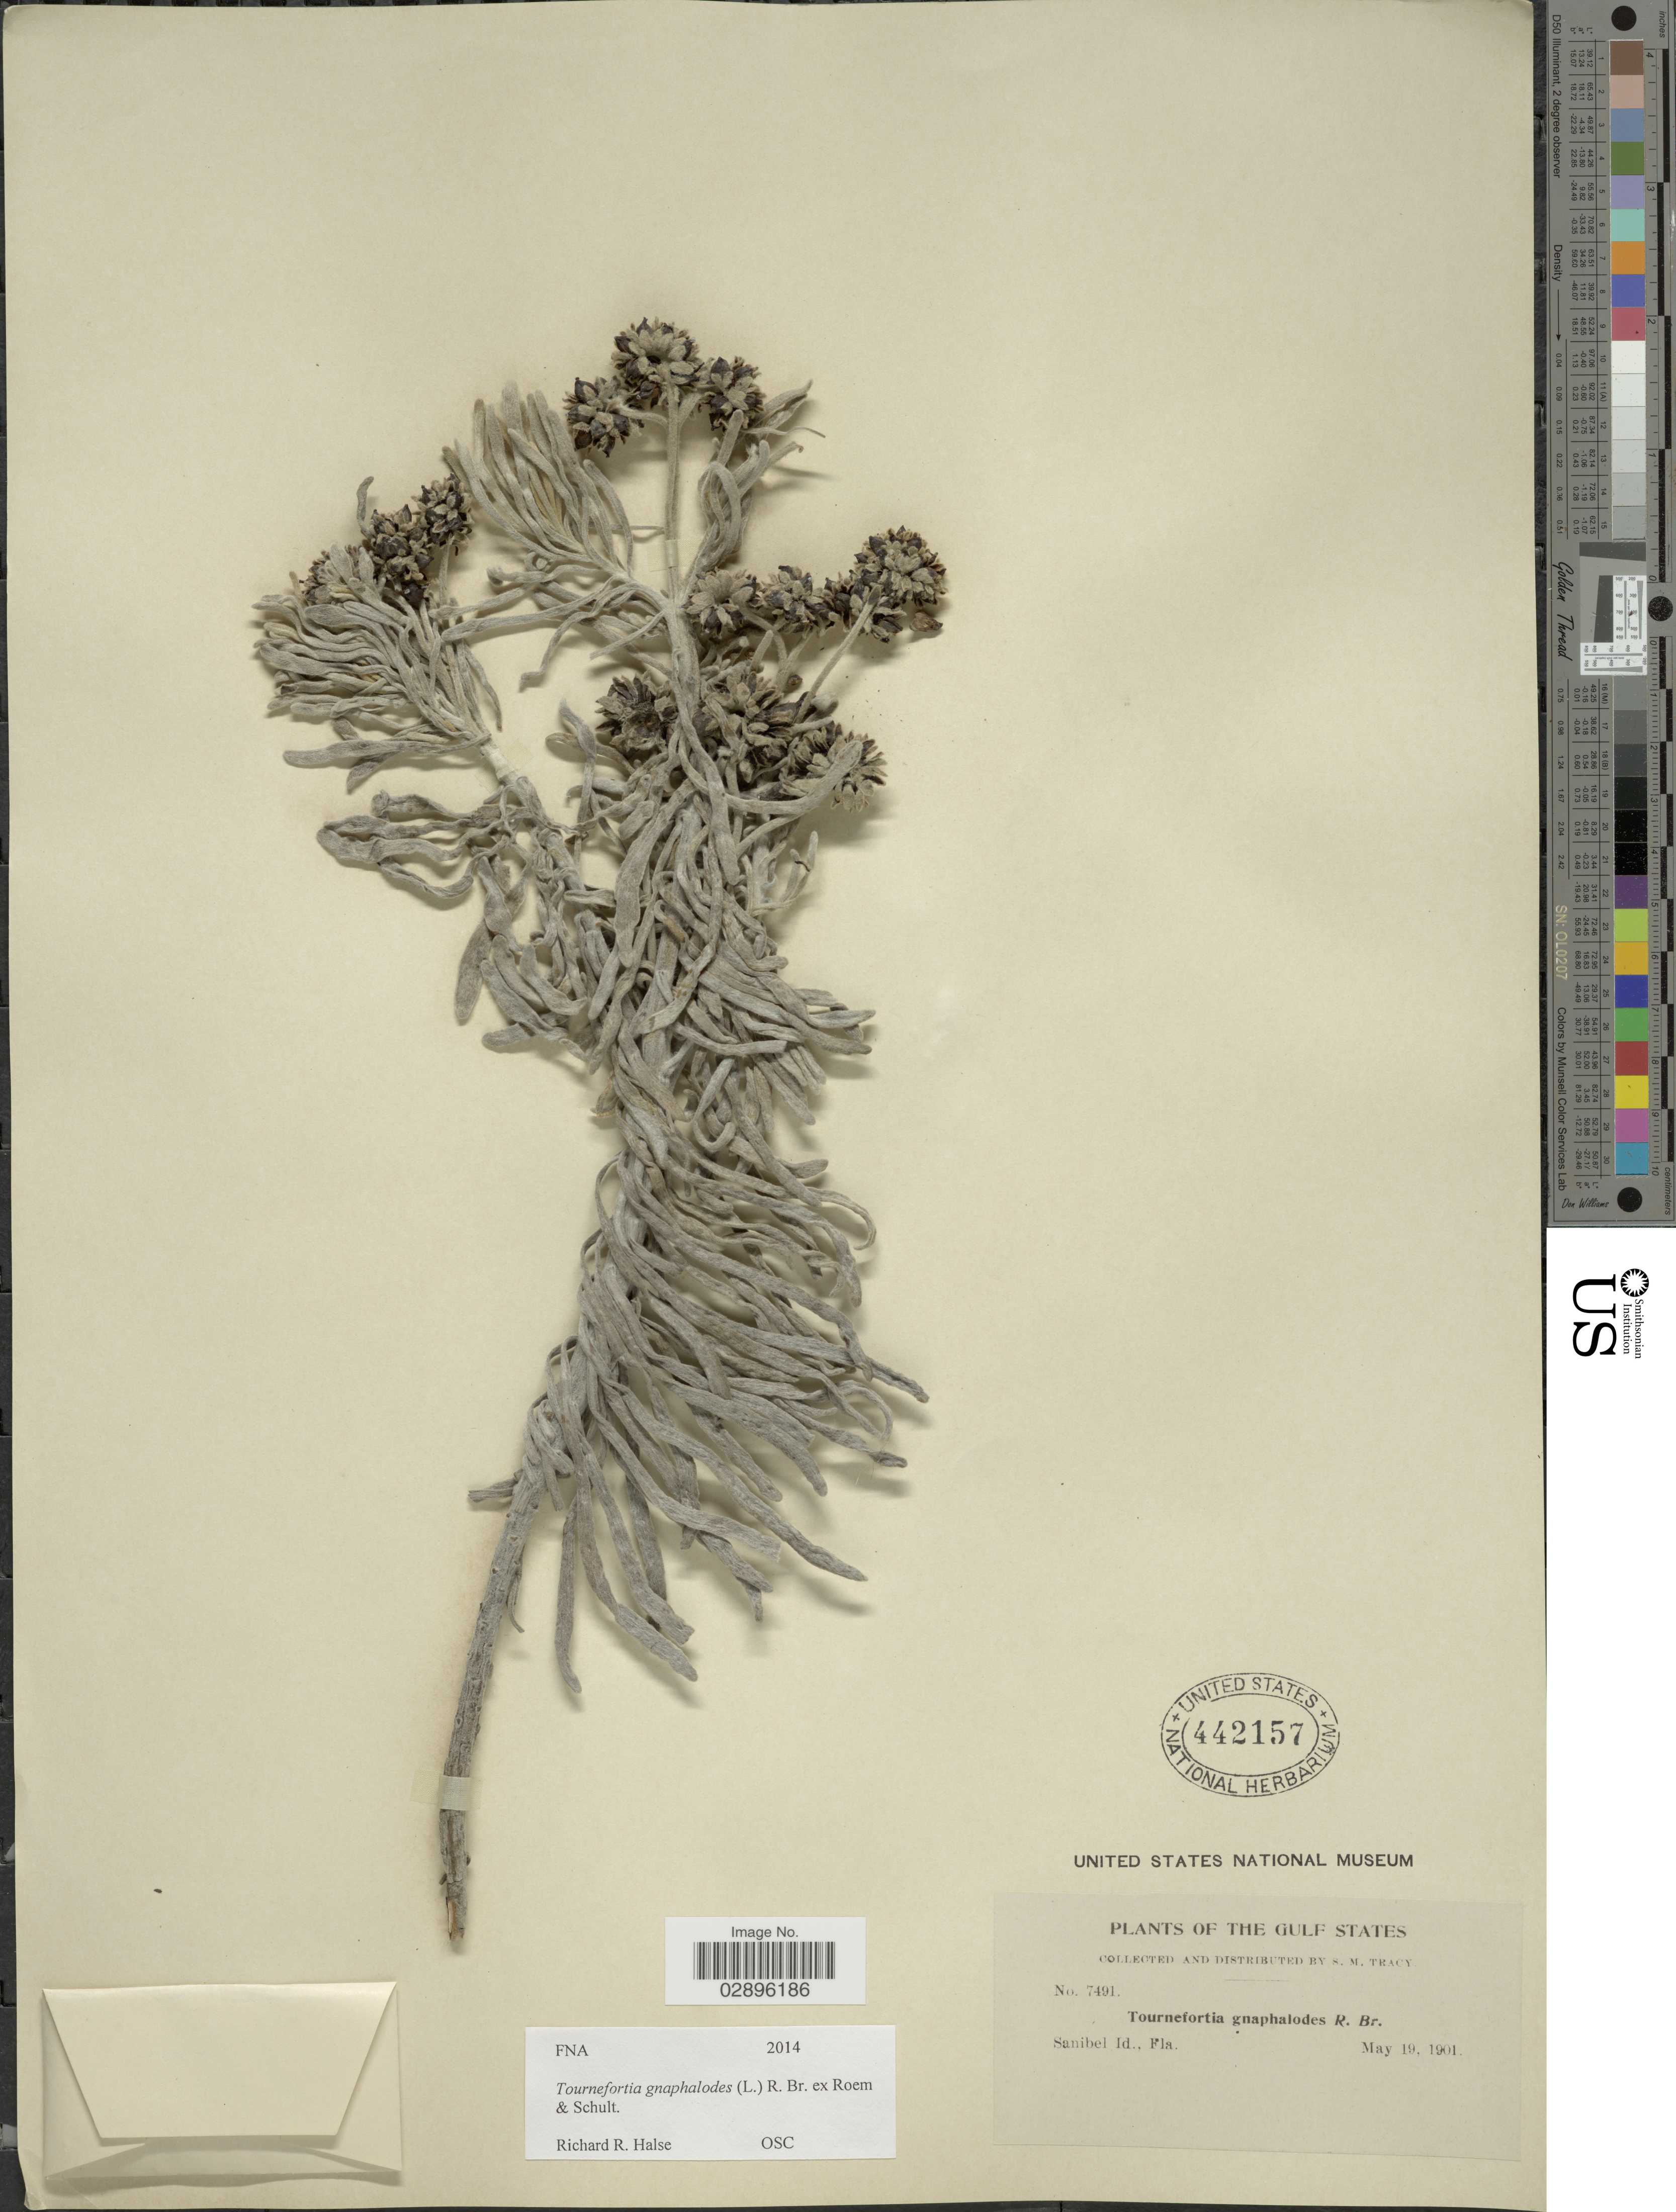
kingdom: Plantae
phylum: Tracheophyta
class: Magnoliopsida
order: Boraginales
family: Heliotropiaceae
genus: Tournefortia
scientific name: Tournefortia gnaphalodes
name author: (L.) R. Br. ex Roem. & Schult.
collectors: S. M. Tracy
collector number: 7491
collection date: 1901-05-19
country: United States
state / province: Florida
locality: The Gulf States. Sanibel Id.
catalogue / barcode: US 442157